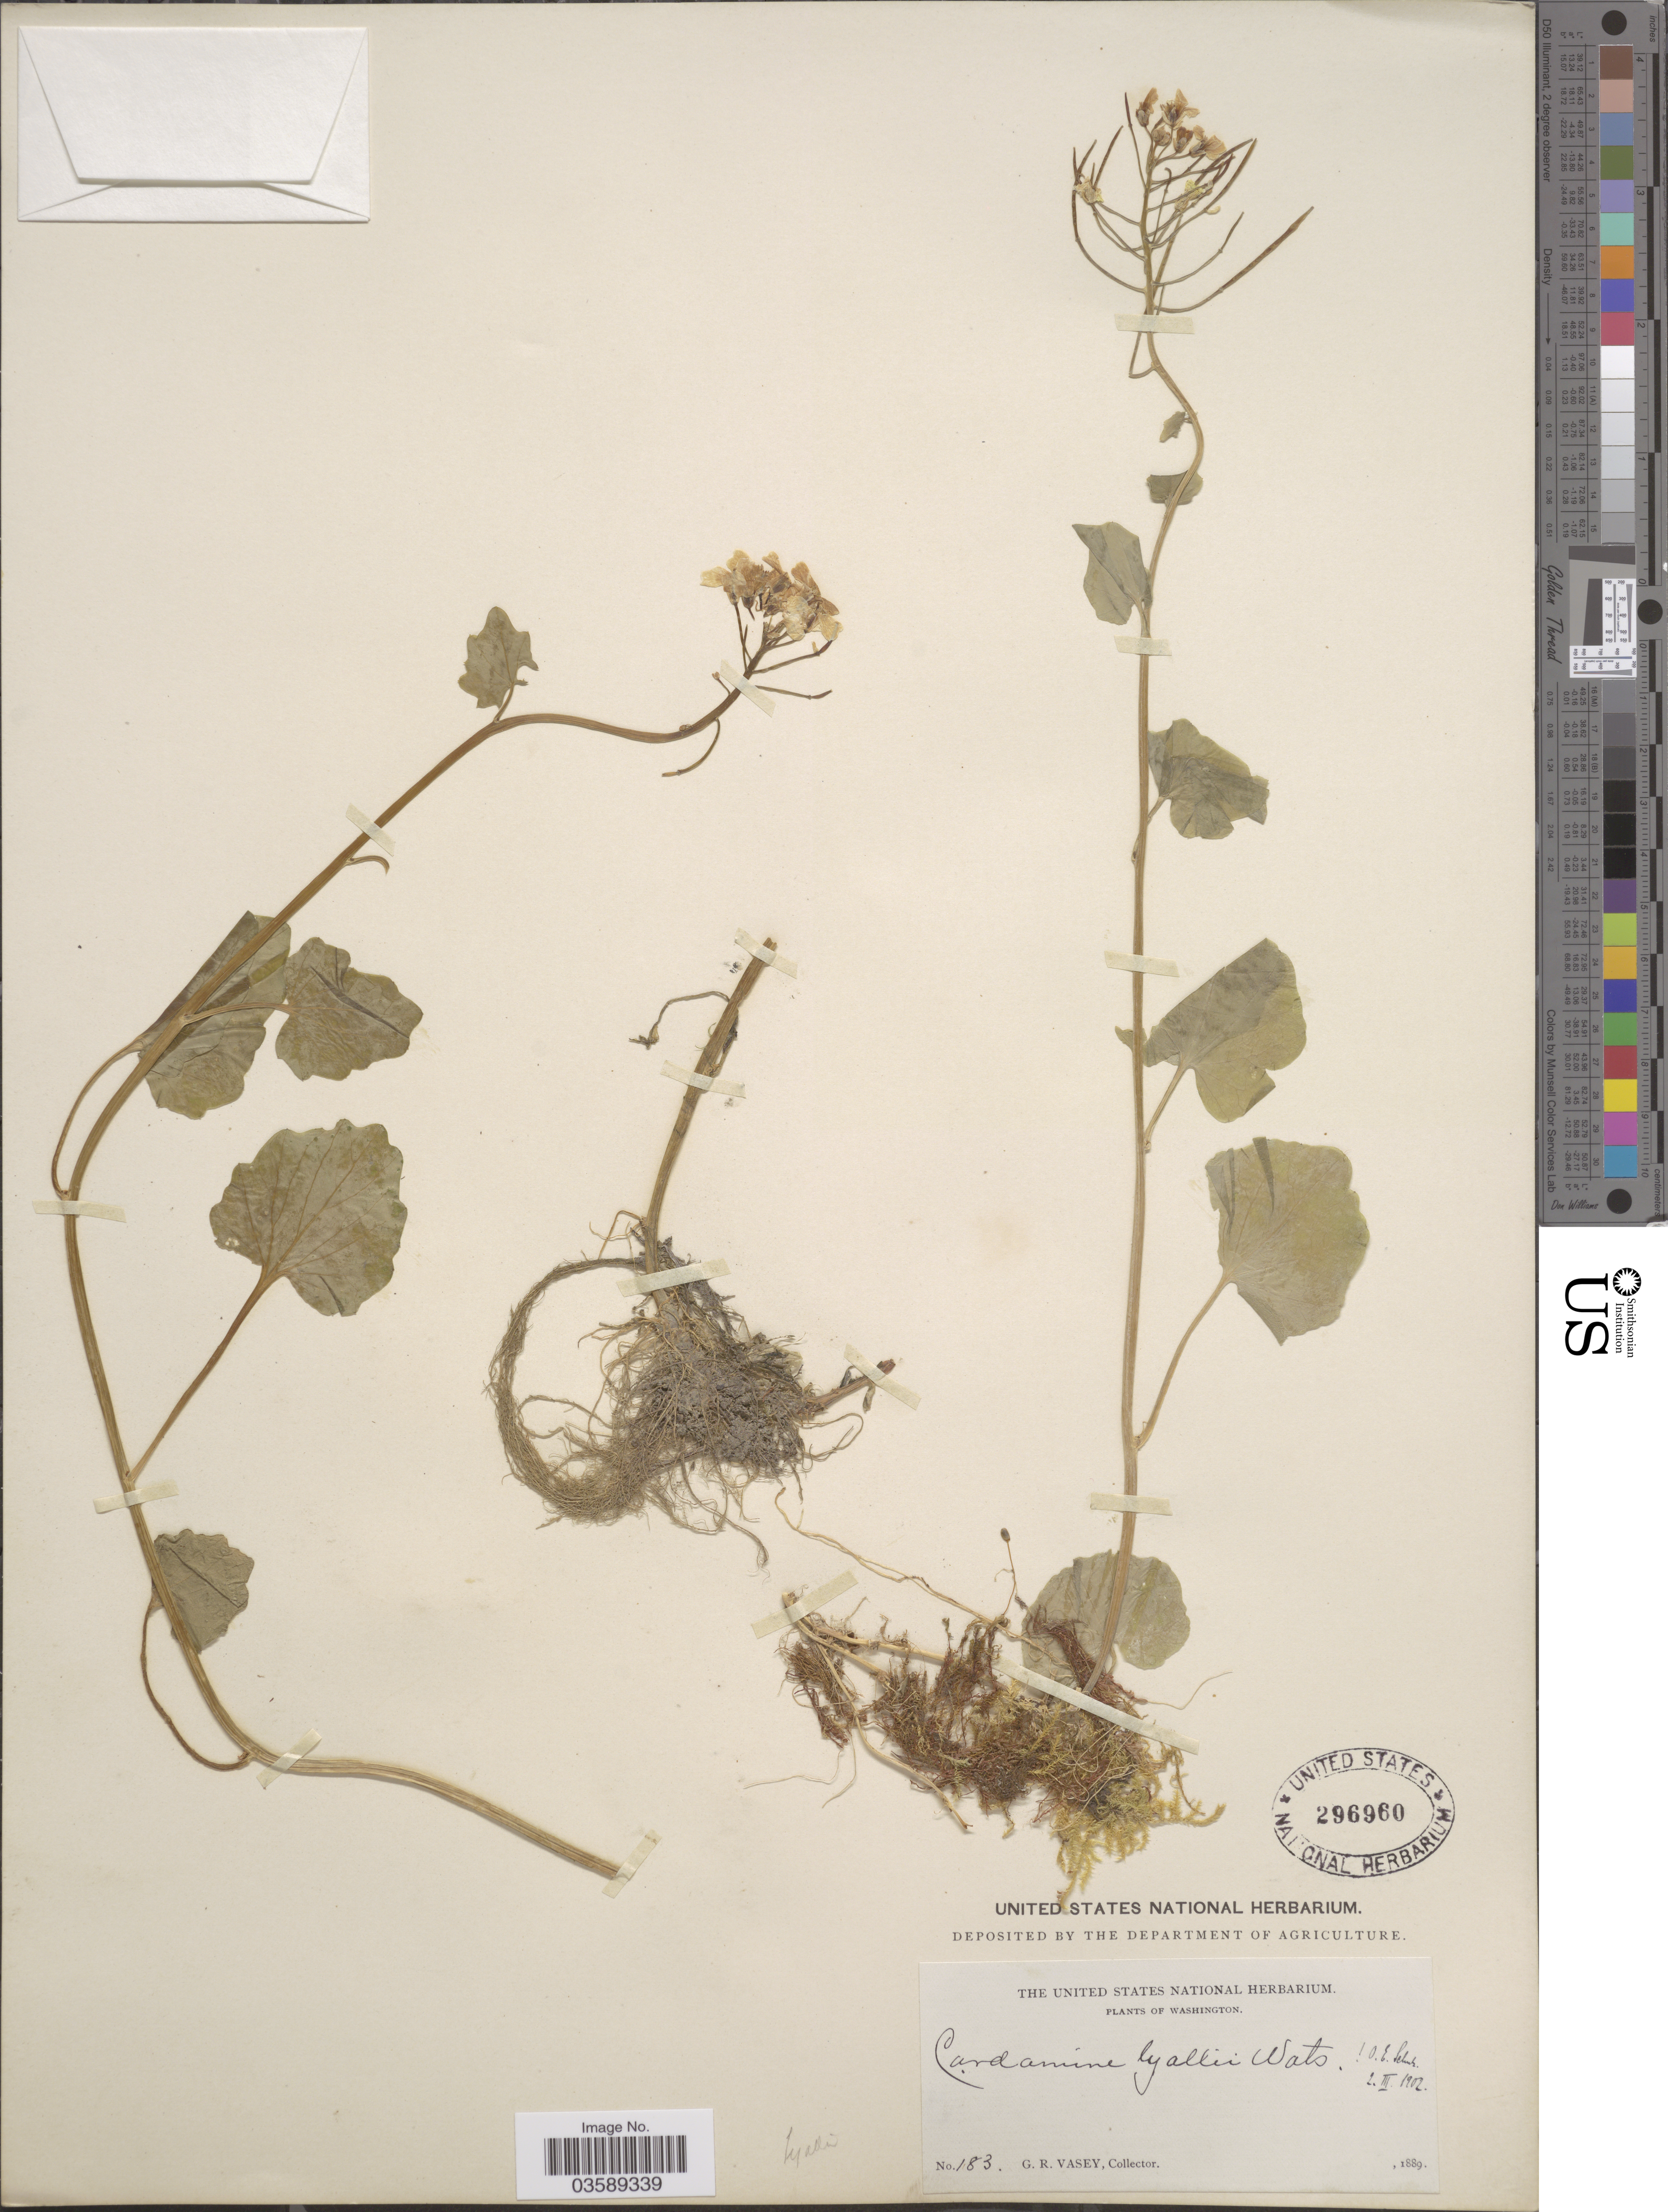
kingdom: Plantae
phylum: Tracheophyta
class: Magnoliopsida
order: Brassicales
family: Brassicaceae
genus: Cardamine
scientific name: Cardamine lyallii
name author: S. Watson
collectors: G. R. Vasey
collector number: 183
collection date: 1889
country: United States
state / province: Washington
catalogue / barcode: US 296960